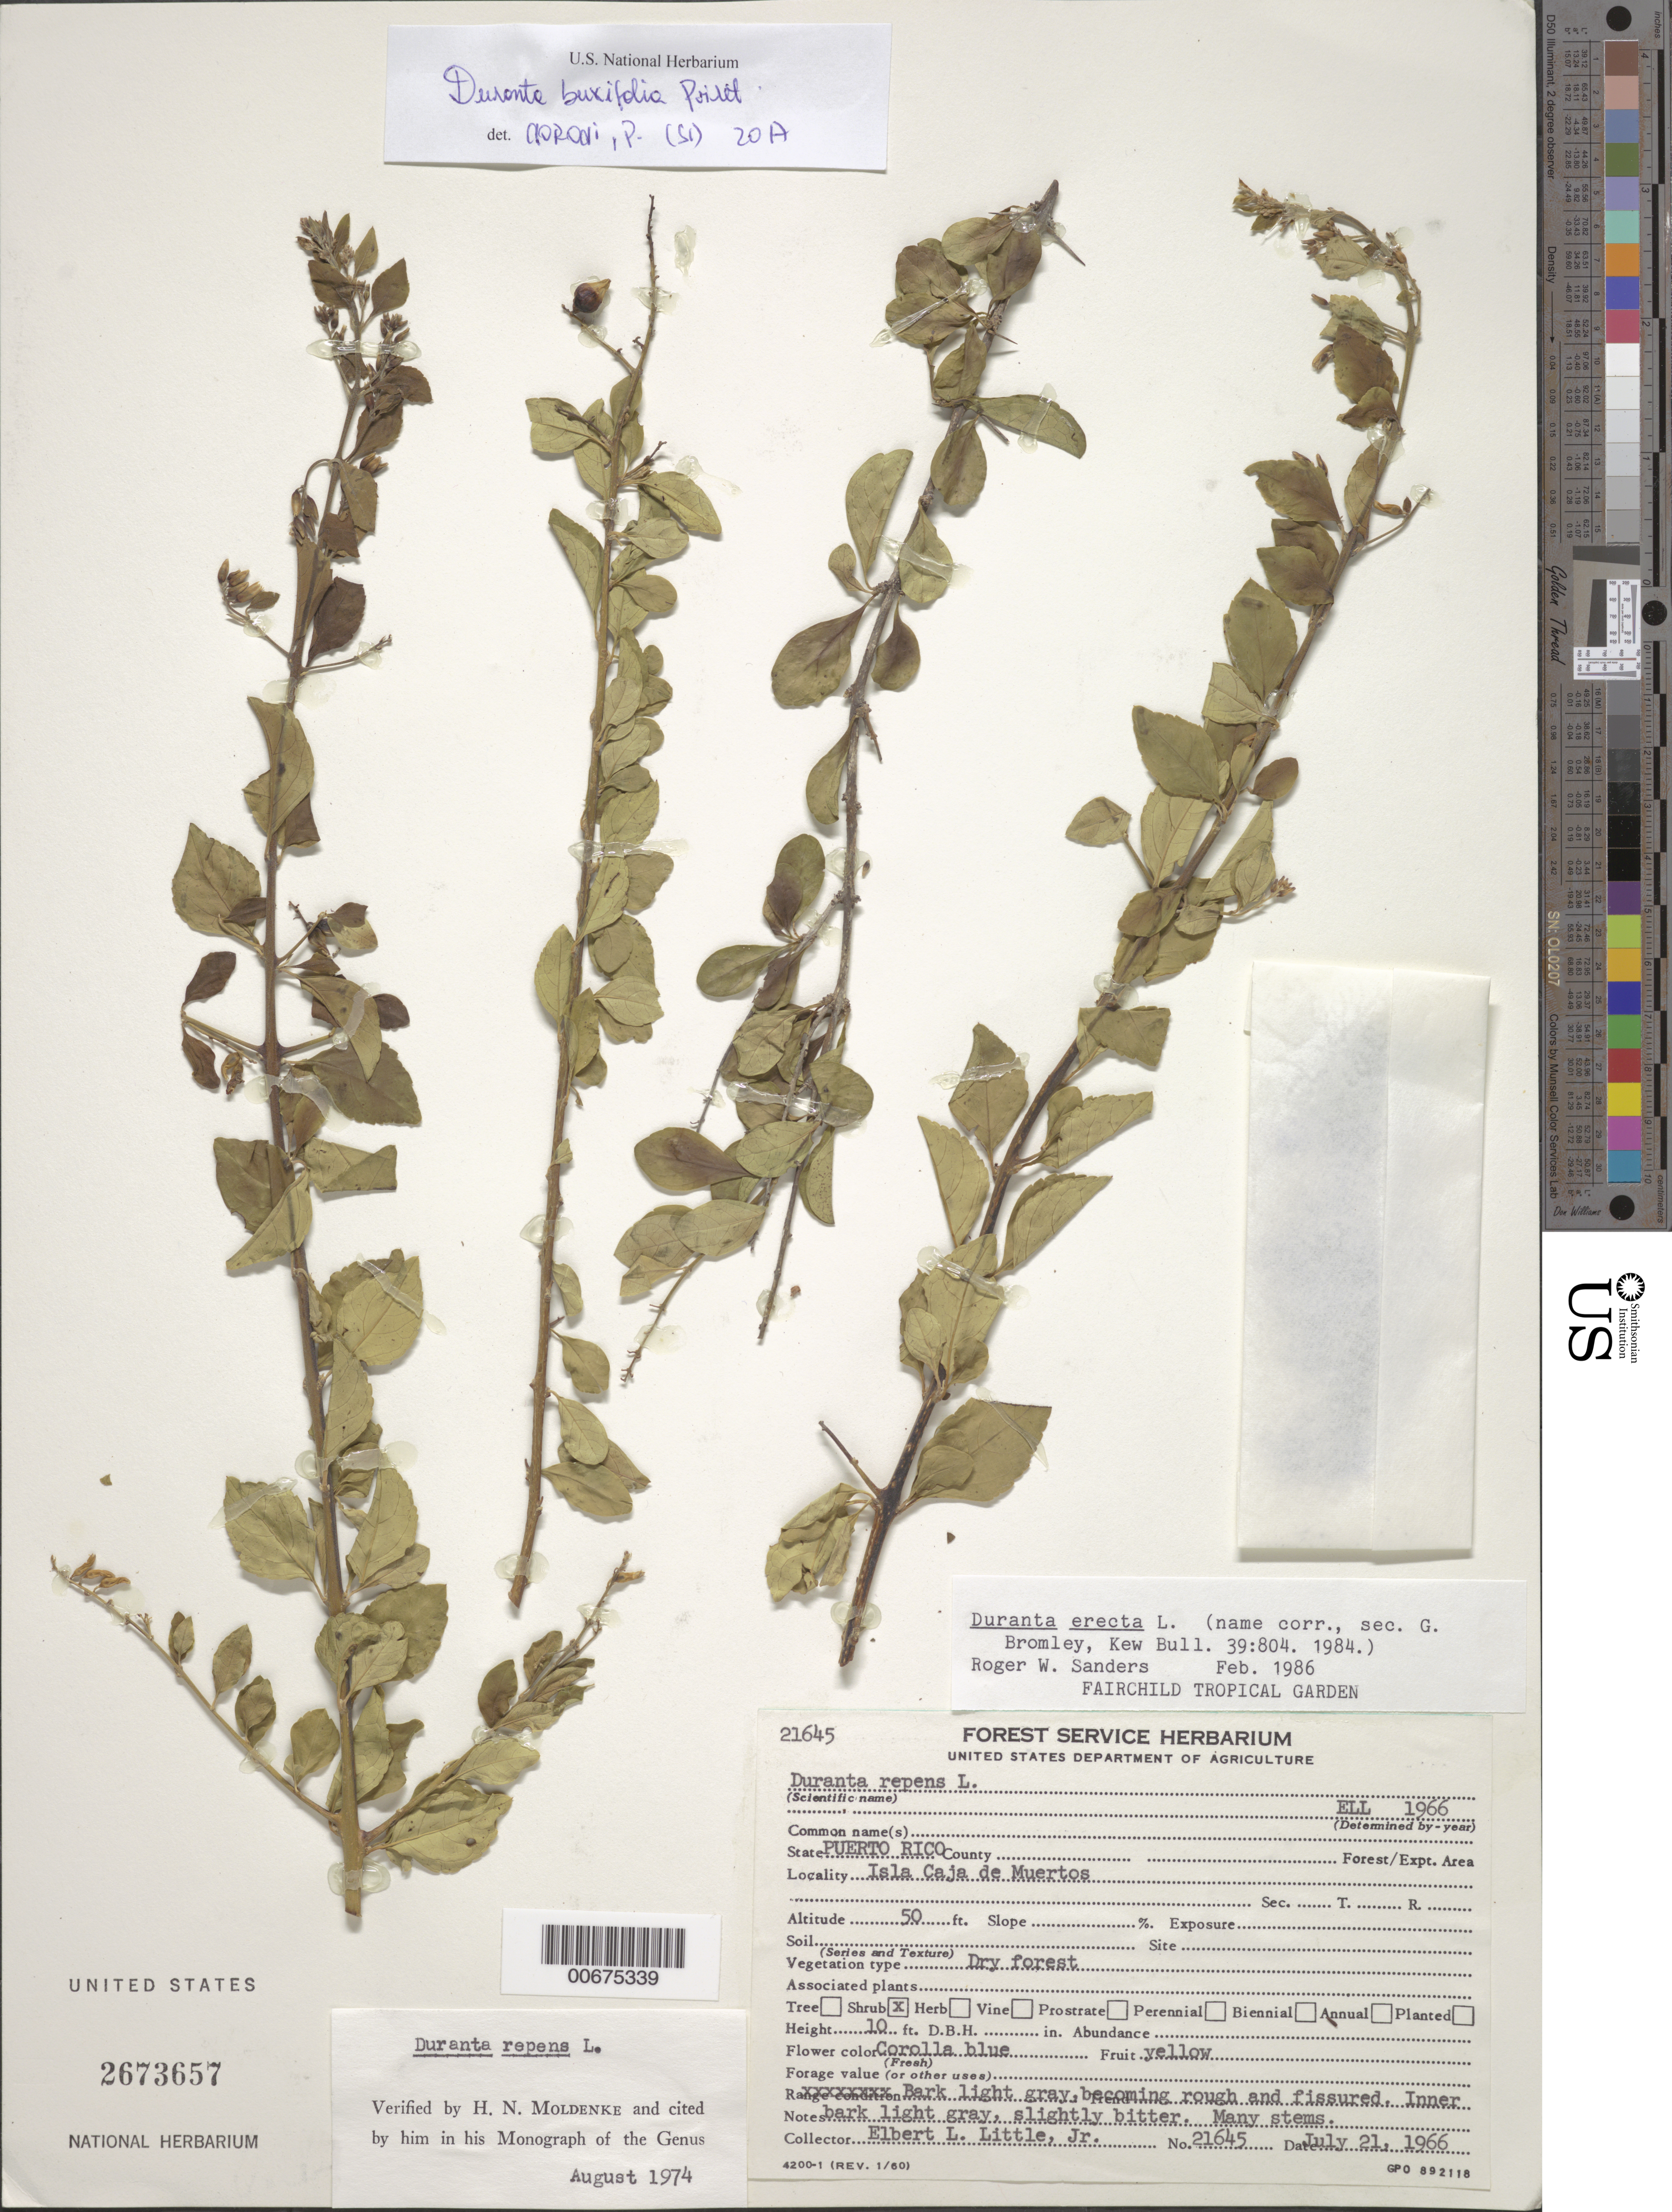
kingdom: Plantae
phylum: Tracheophyta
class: Magnoliopsida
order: Lamiales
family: Verbenaceae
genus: Duranta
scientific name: Duranta erecta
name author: L.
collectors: E. L. Little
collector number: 21645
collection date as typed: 21 Jul 1966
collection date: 1966-07-21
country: Puerto Rico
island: Caja de Muerto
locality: Isla Caja de Muertos. Dry forest.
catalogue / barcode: US 2673657